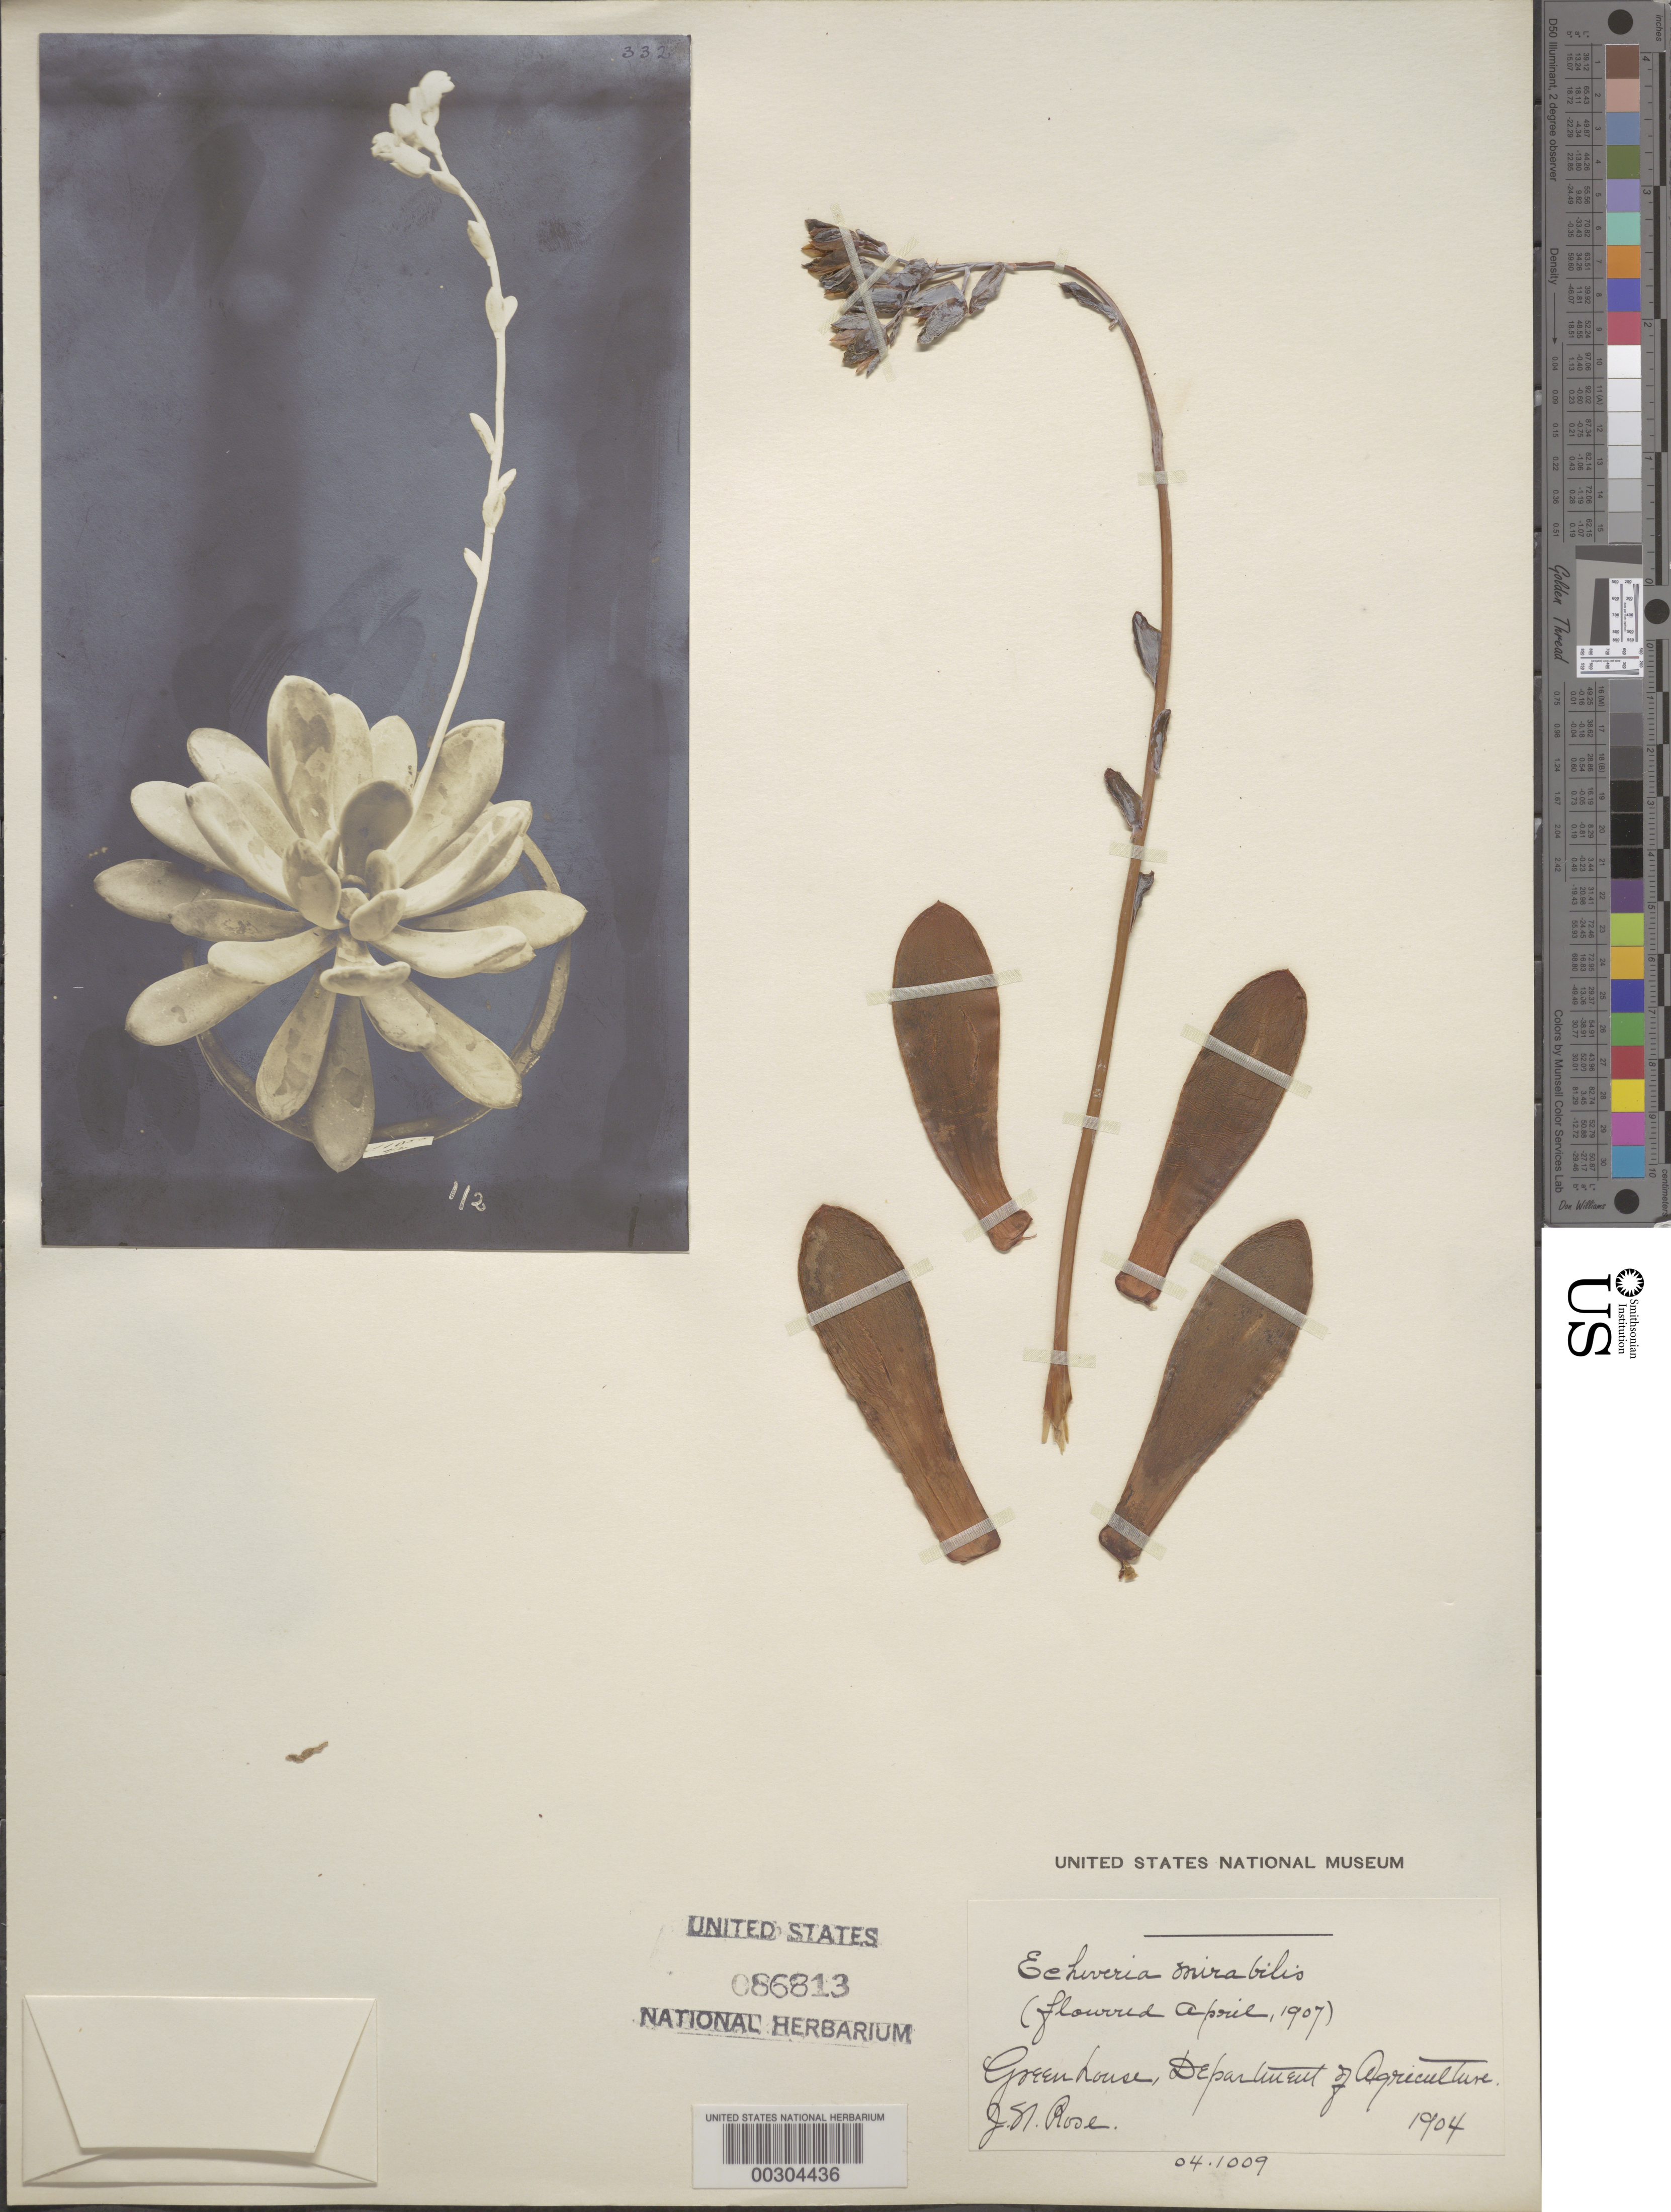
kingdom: Plantae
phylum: Tracheophyta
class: Magnoliopsida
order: Saxifragales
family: Crassulaceae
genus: Echeveria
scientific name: Echeveria x mutabilis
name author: Deleuil ex É. Morren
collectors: J. N. Rose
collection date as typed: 1904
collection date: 1904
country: United States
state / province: District of Columbia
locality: Department of Agriculture Green House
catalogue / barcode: US 86813